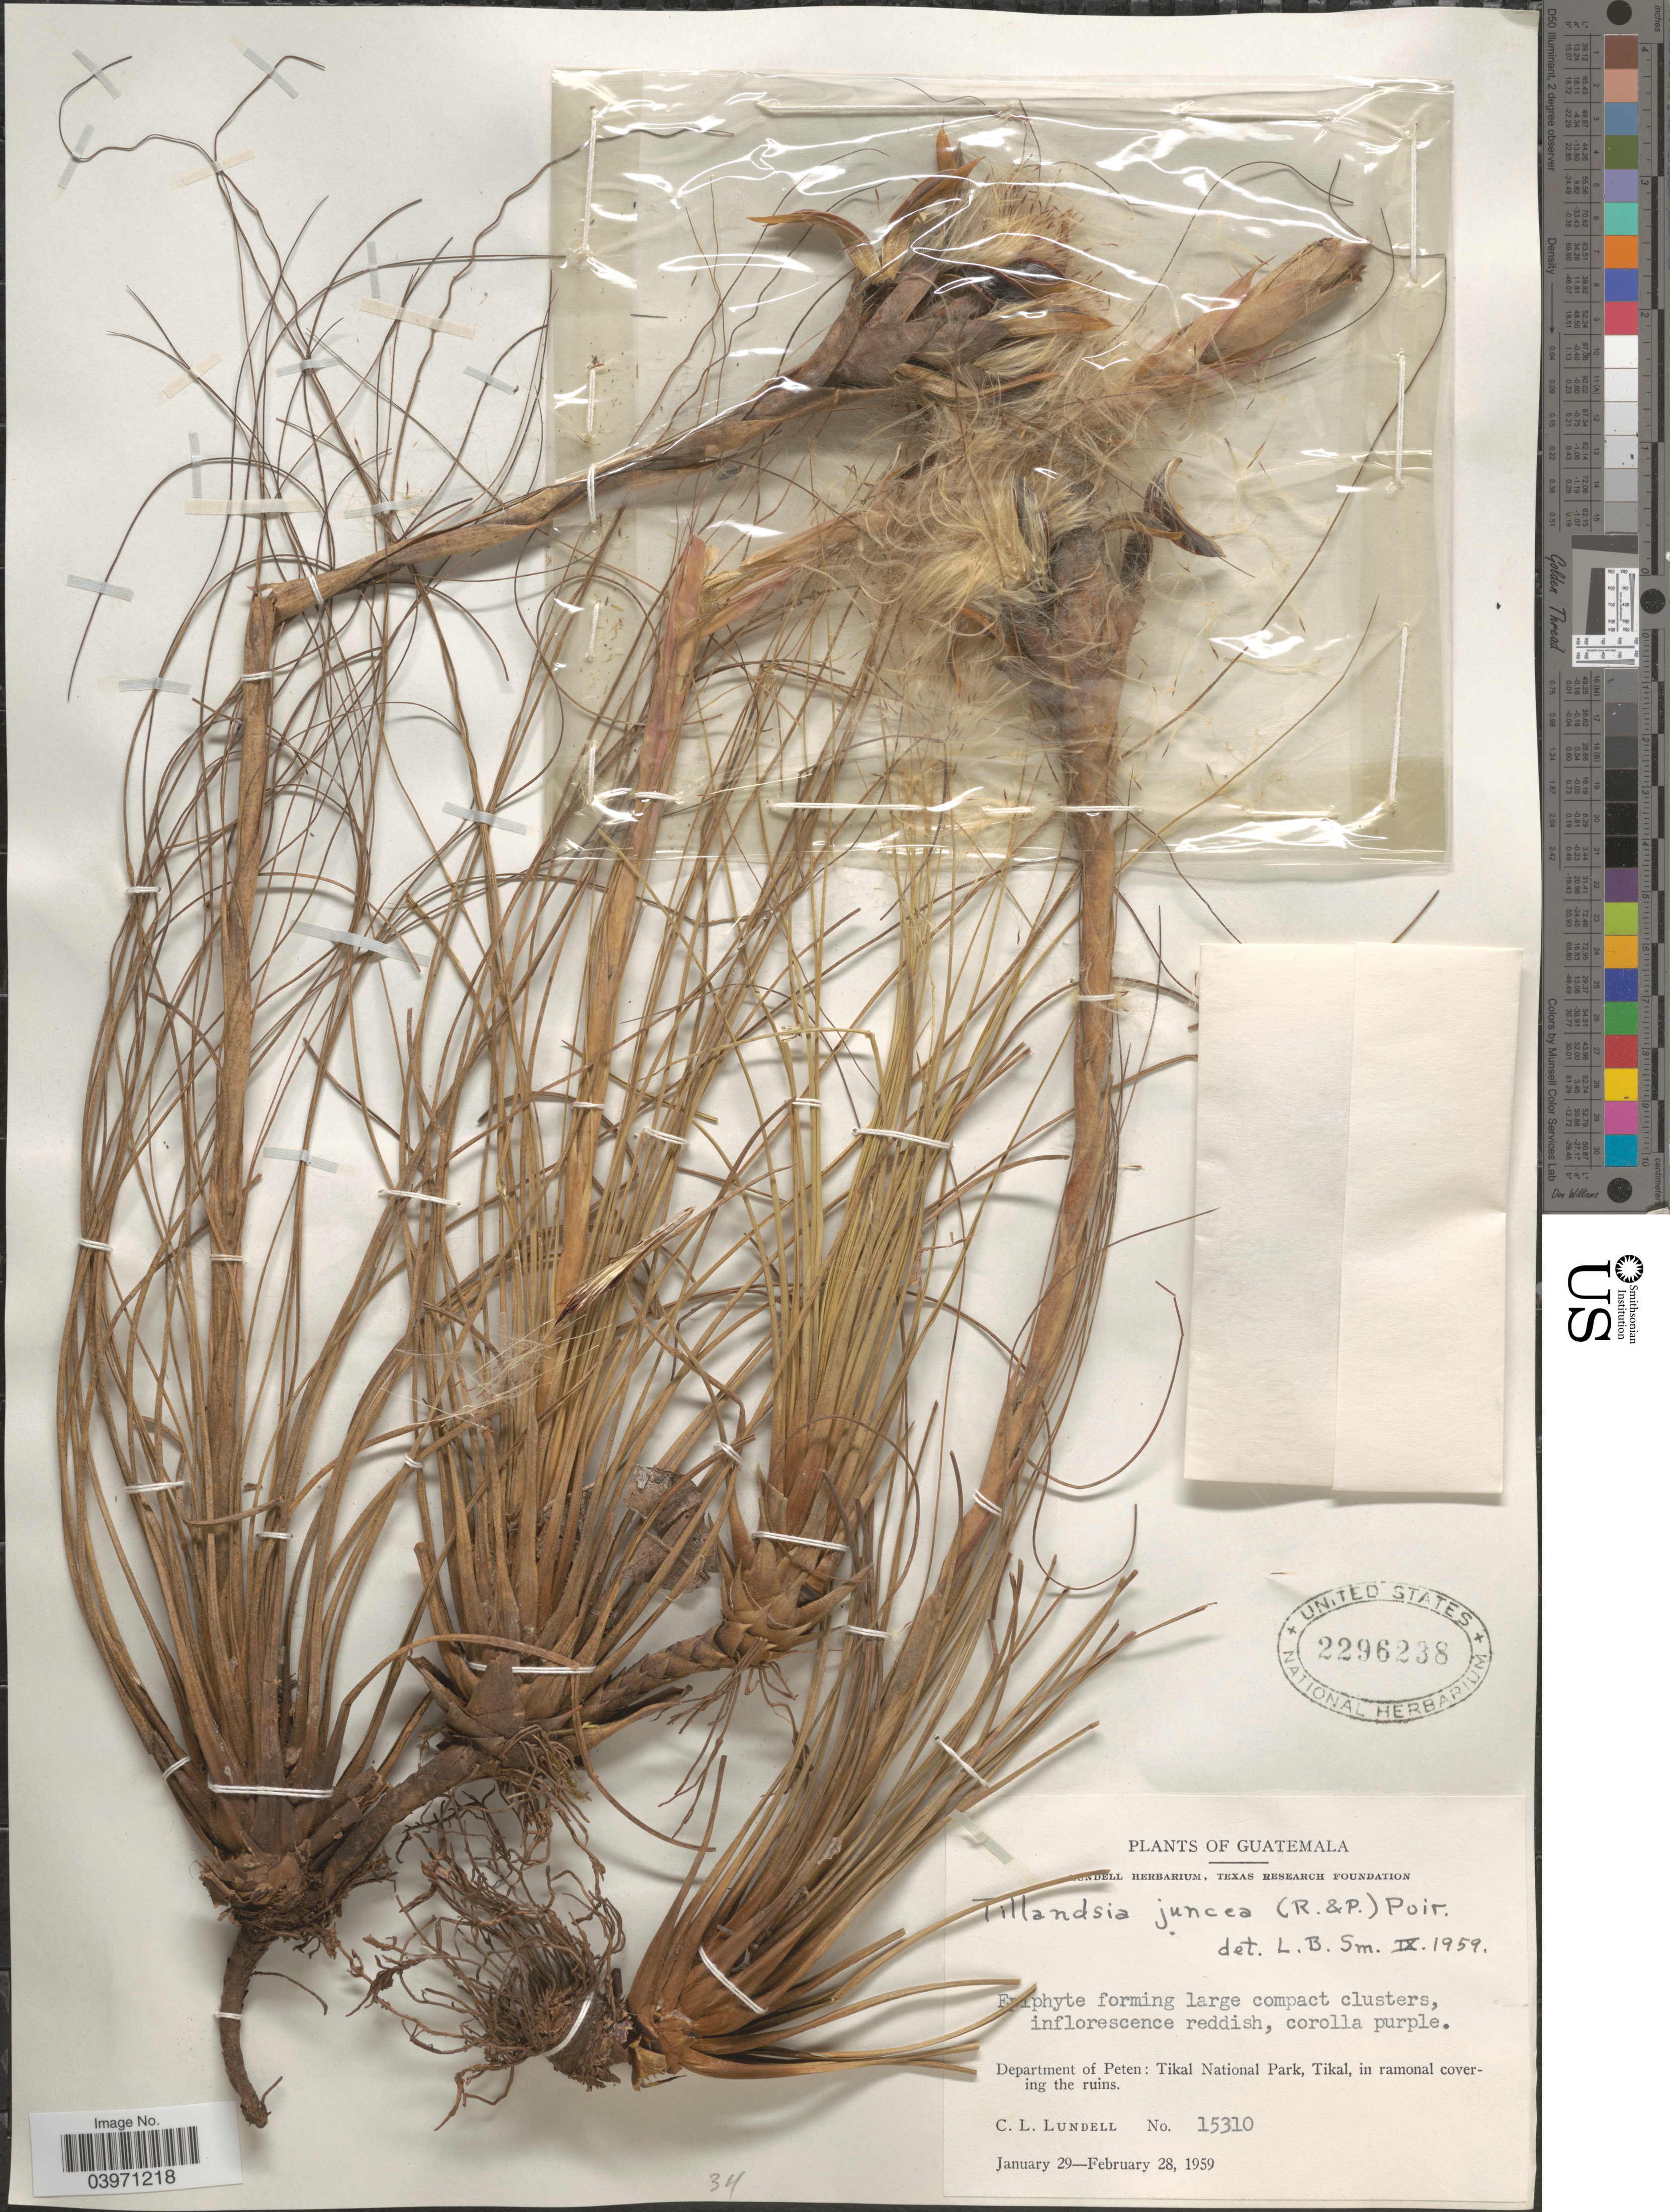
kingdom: Plantae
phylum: Tracheophyta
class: Liliopsida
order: Poales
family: Bromeliaceae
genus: Tillandsia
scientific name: Tillandsia juncea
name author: (Ruiz & Pav.) Poir.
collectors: C. L. Lundell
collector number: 15310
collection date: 1959-01-29/1959-02-28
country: Guatemala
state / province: El Peten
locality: Department of Peten: Tikal National Park, Tikal, in ramonal covering the ruins.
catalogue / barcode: US 2296238